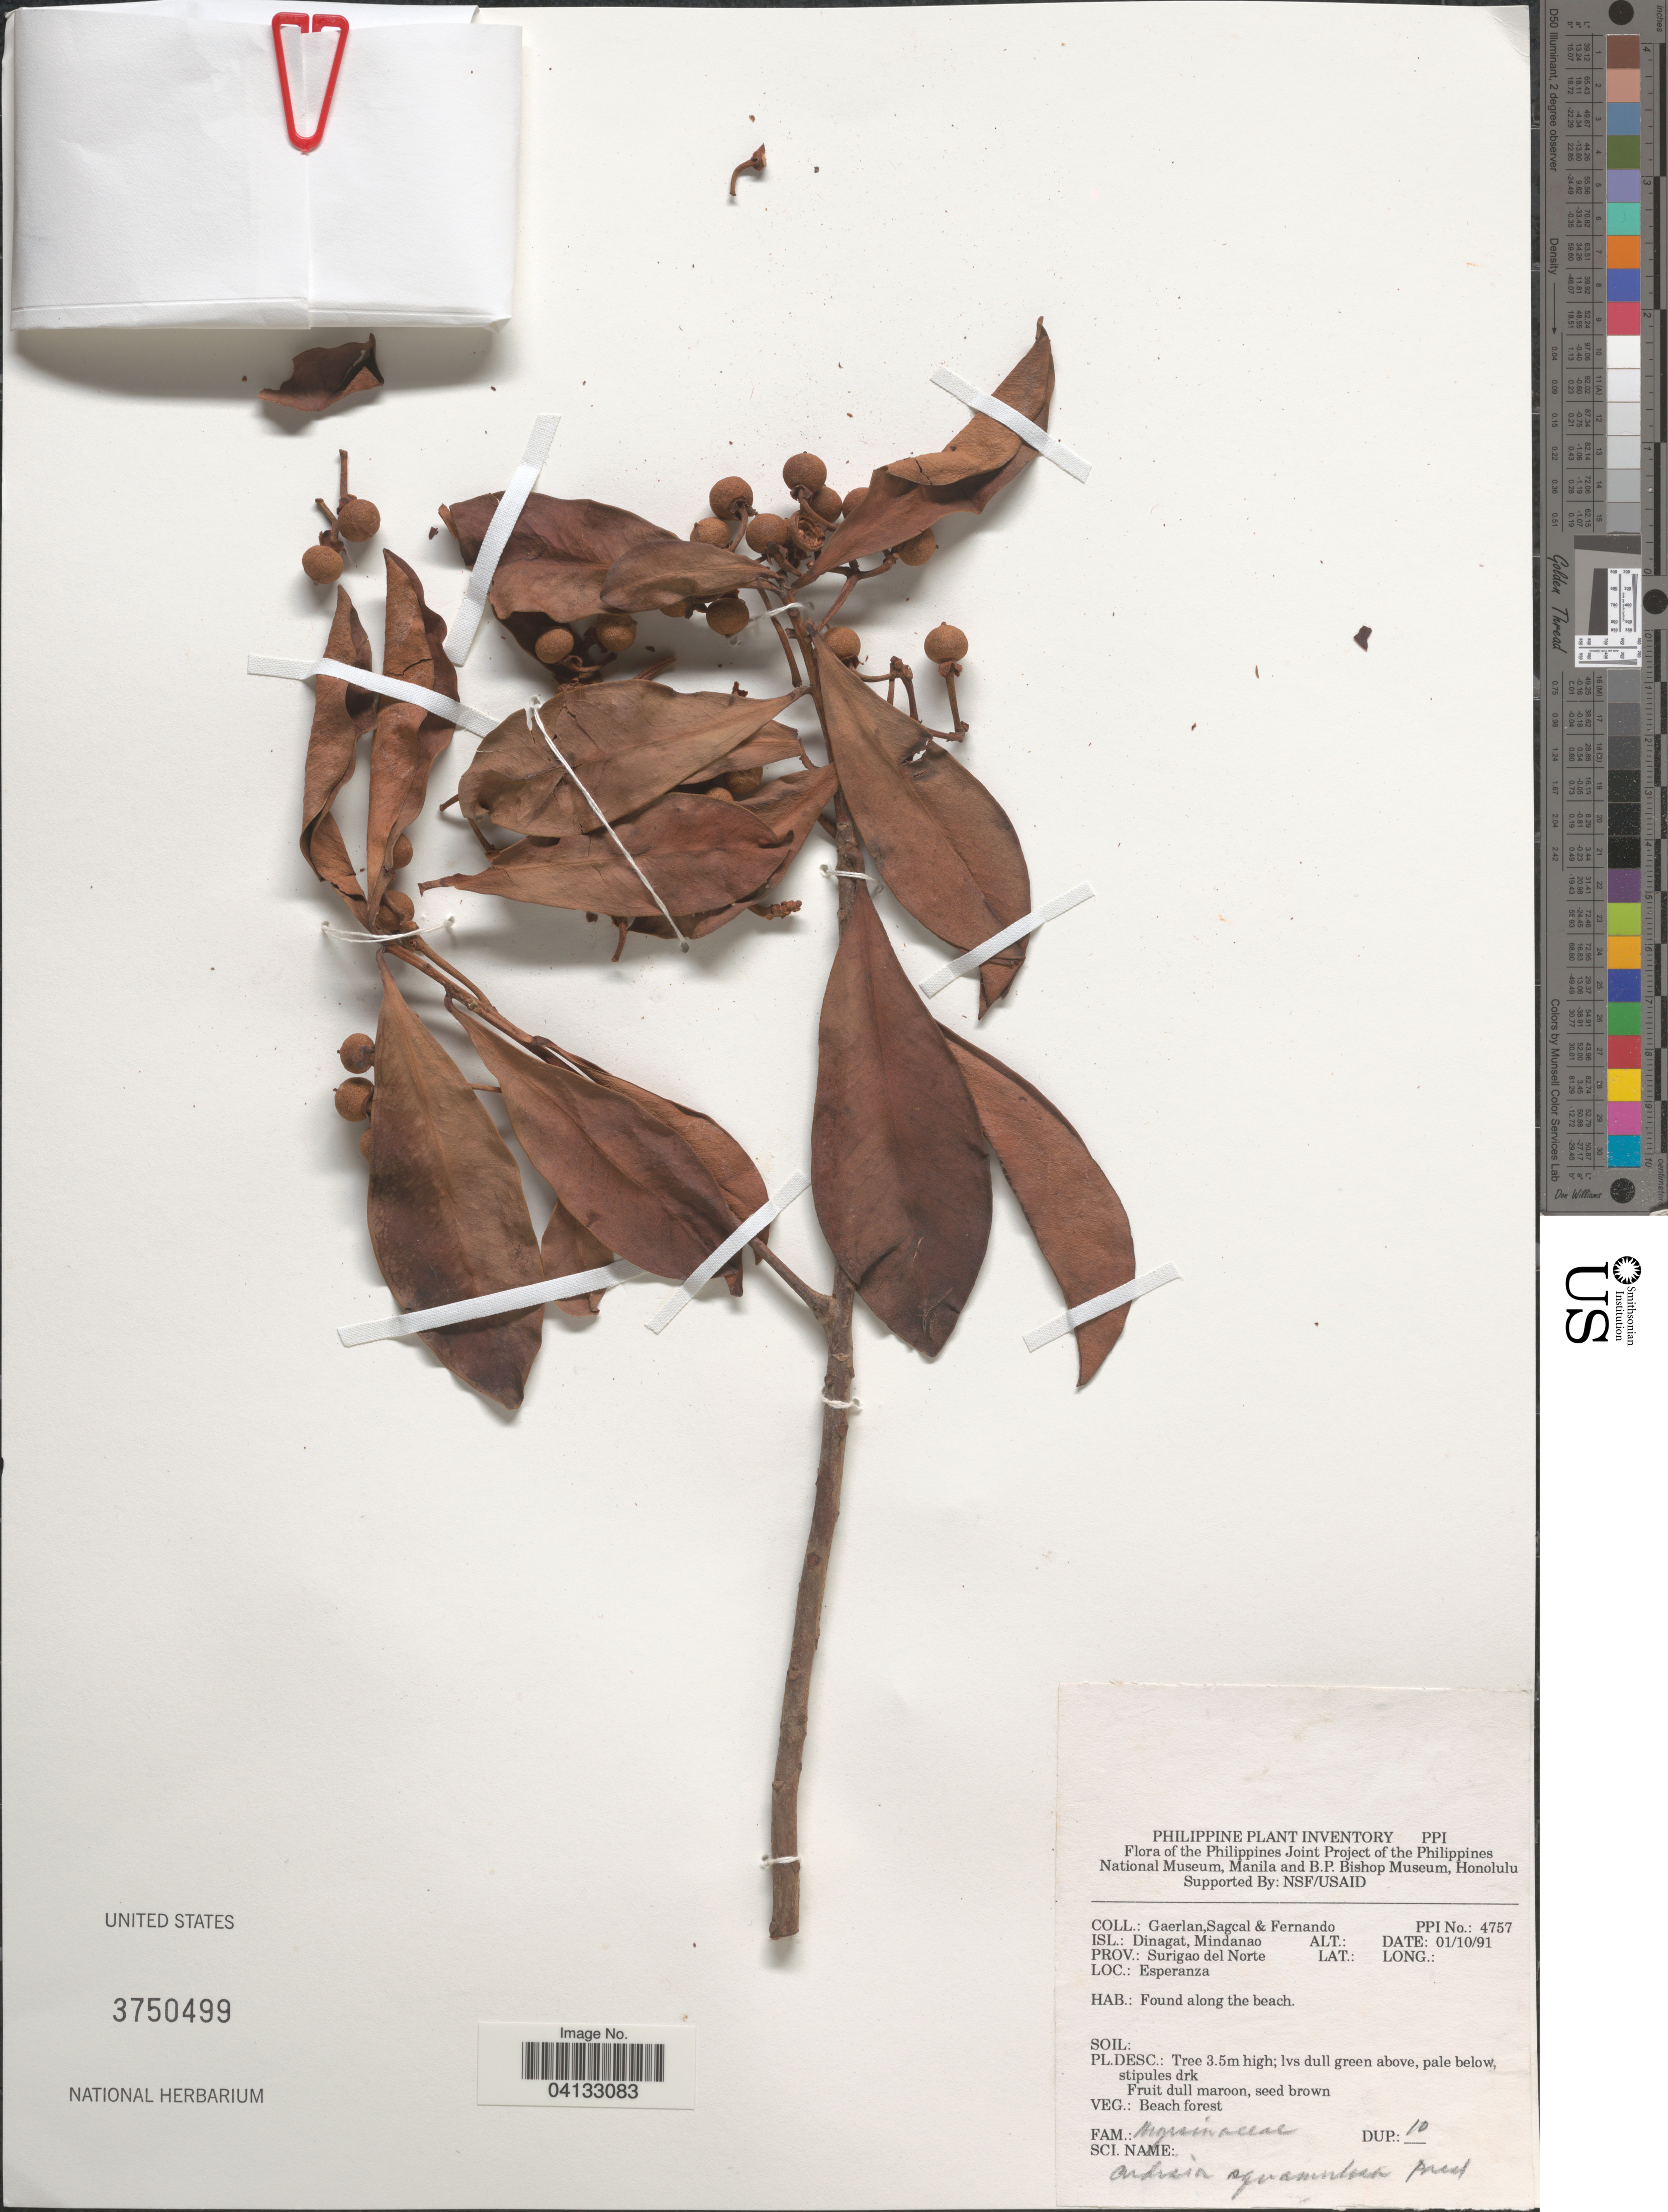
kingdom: Plantae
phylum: Tracheophyta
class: Magnoliopsida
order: Ericales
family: Primulaceae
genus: Ardisia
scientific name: Ardisia squamulosa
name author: C. Presl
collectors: Gaerlan, E. Sagcal & -- Fernando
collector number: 4757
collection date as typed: Transcribed d/m/y: 1/10/91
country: Philippines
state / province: Caraga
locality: Isl.: Dinagat, Mindanao. Prov.: Surigao del Norte. Esperanza.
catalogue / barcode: US 3750499